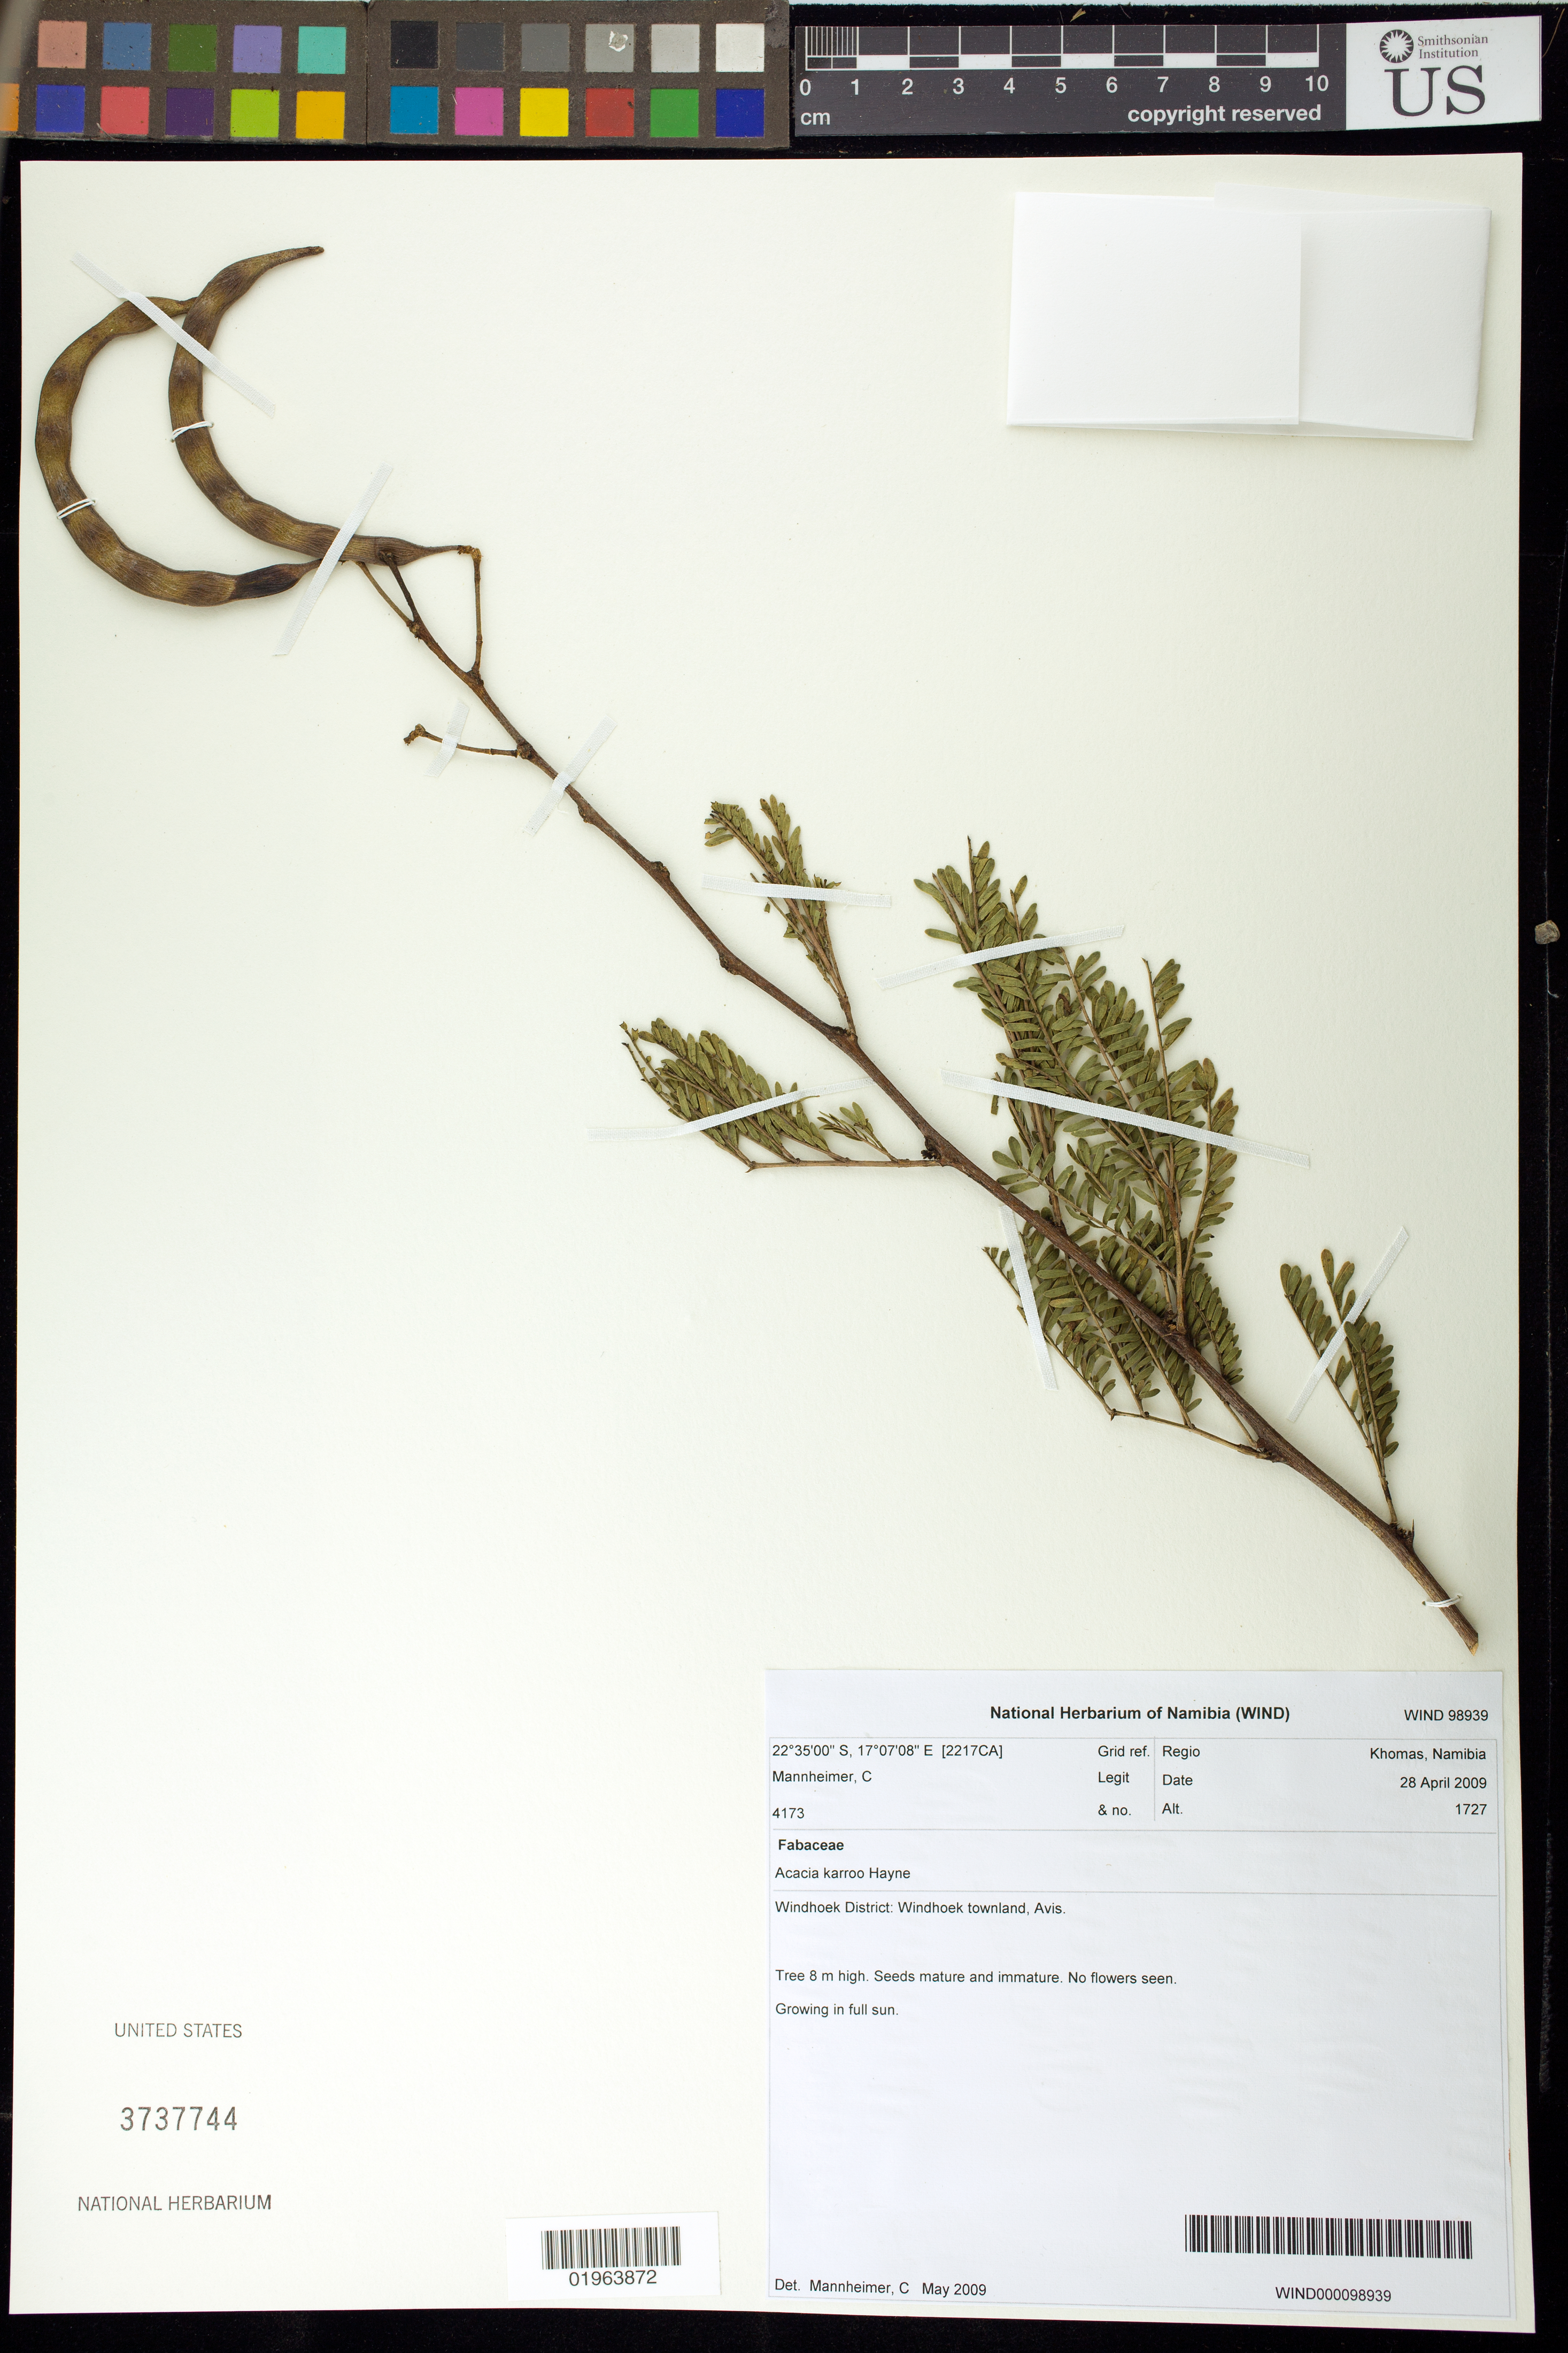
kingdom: Plantae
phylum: Tracheophyta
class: Magnoliopsida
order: Fabales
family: Fabaceae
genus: Vachellia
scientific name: Vachellia karroo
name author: (Hayne) Banfi & Galasso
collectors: C. A. Mannheimer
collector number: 4173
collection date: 2009-04-28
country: Namibia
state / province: Khomas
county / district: Windhoek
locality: Windhoek townland, Avis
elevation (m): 1727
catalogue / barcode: US 3737744